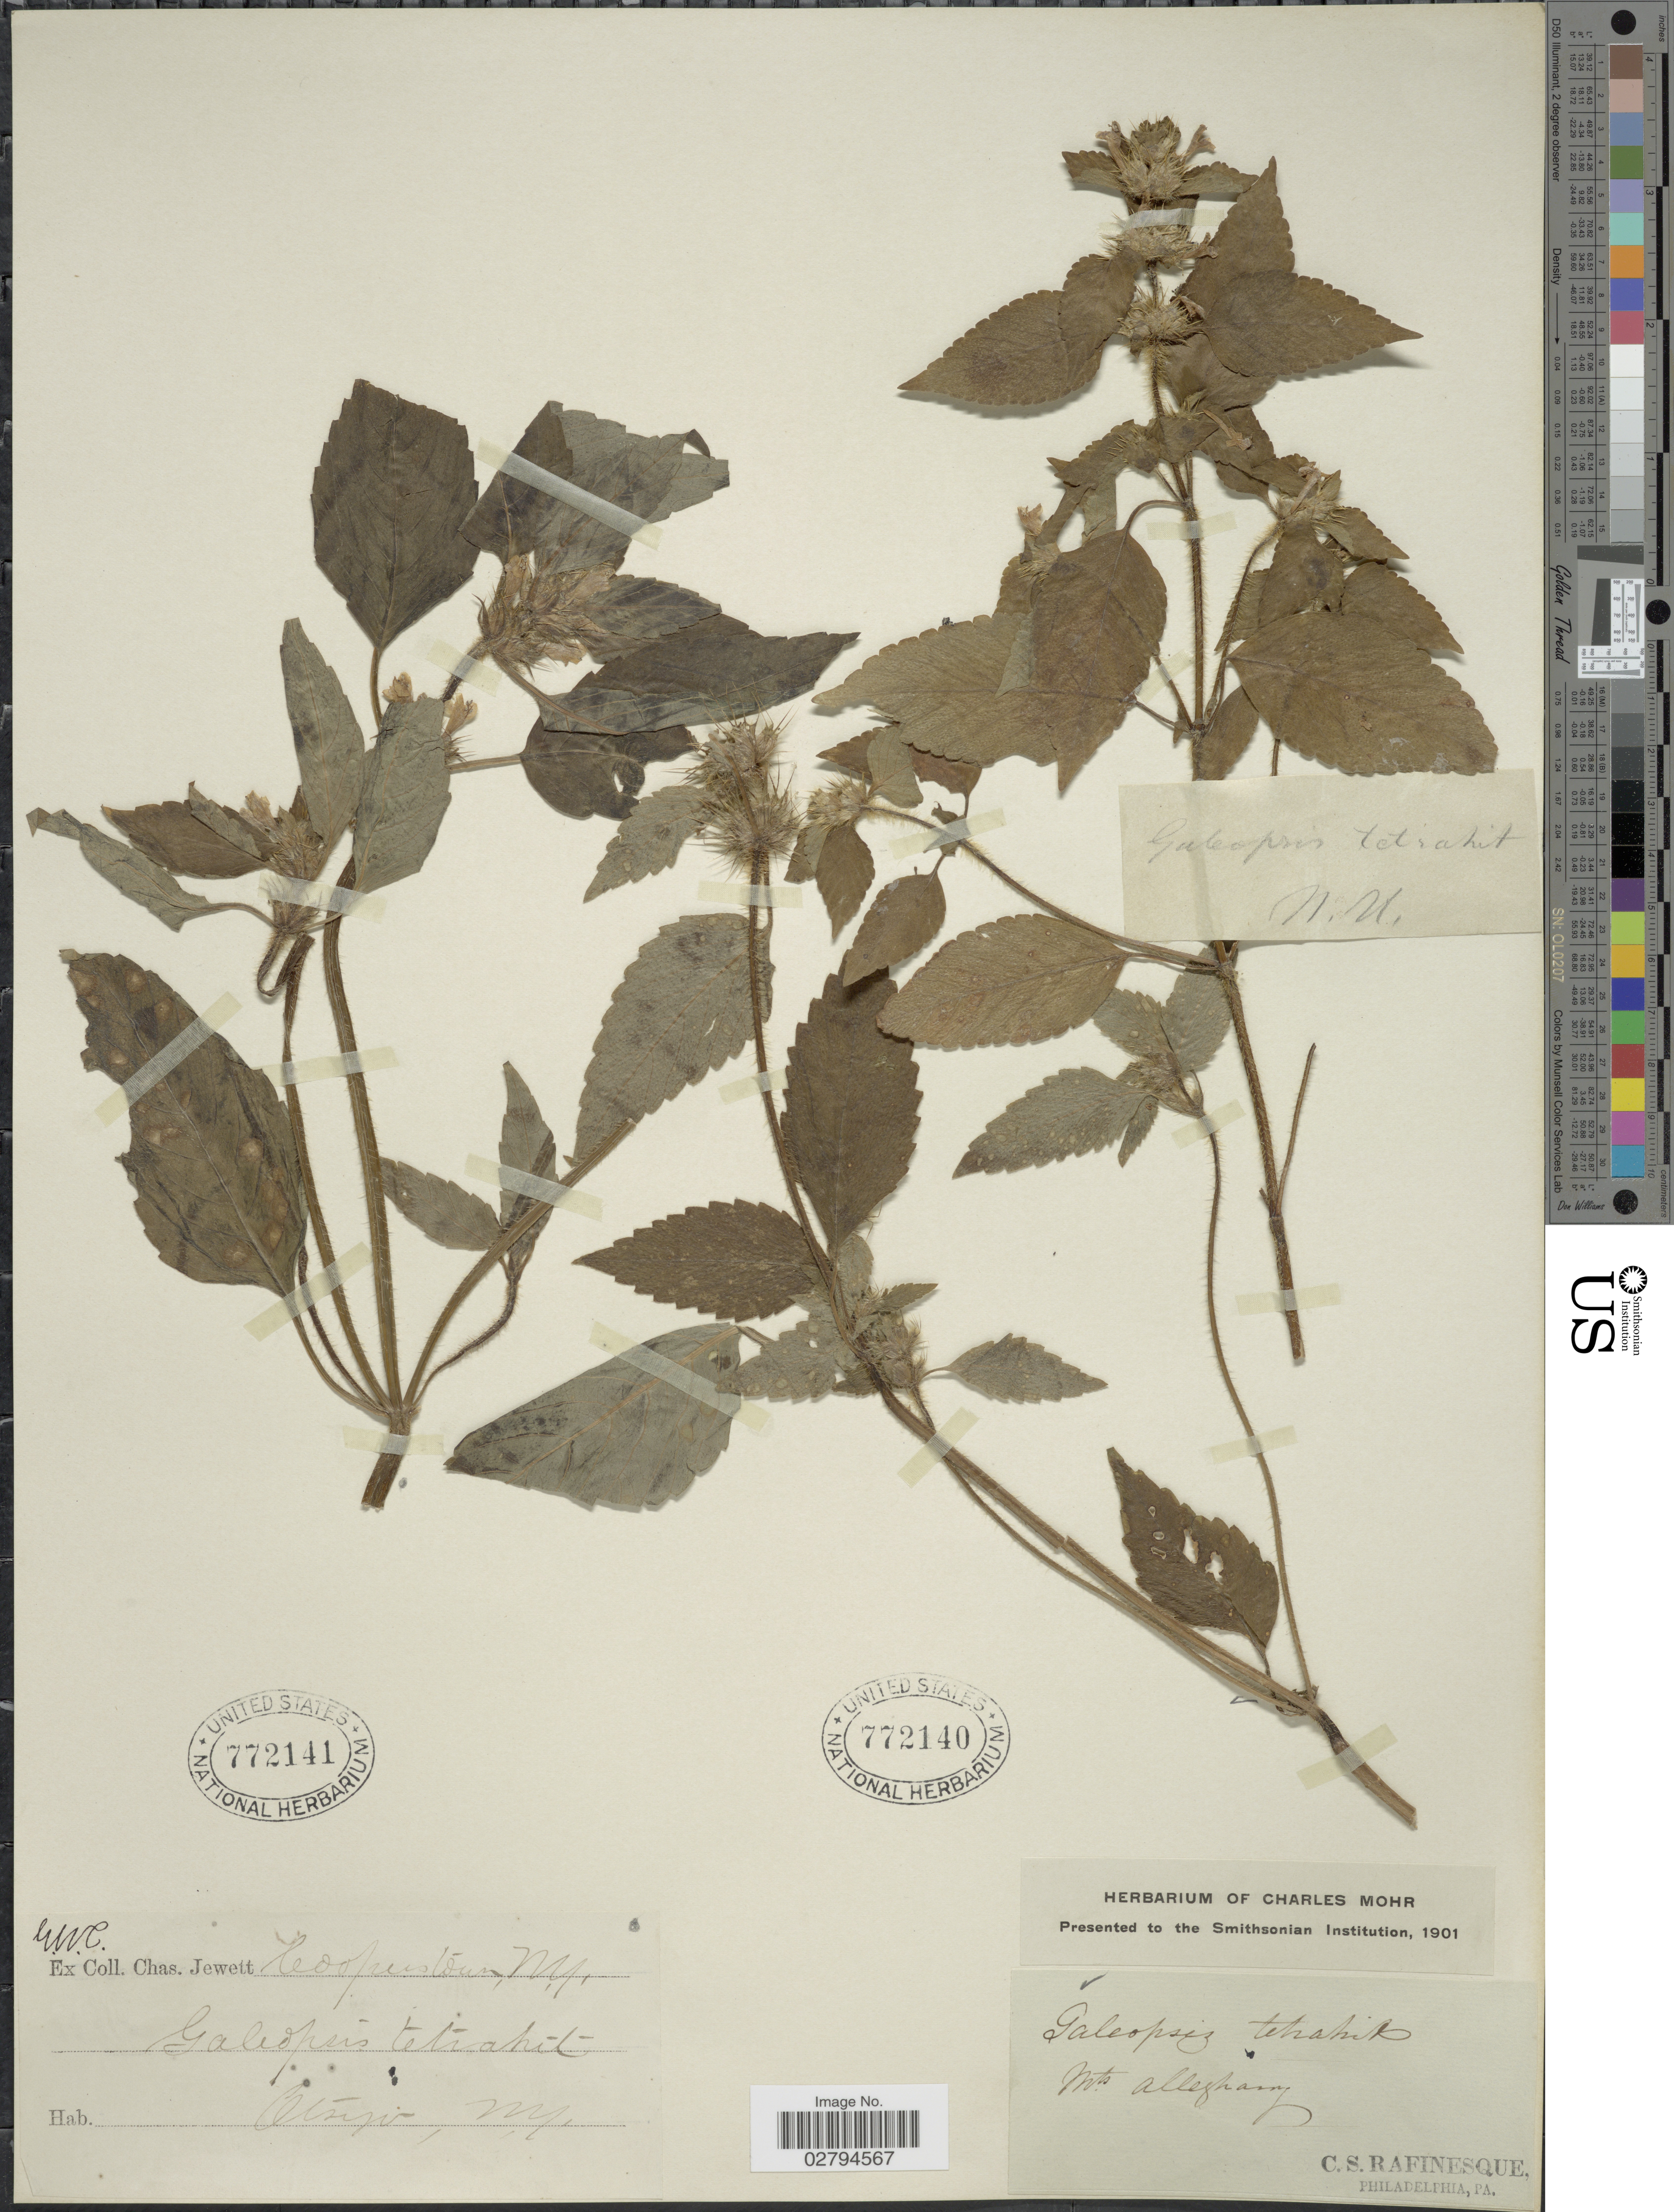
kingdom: Plantae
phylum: Tracheophyta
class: Magnoliopsida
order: Lamiales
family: Lamiaceae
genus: Galeopsis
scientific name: Galeopsis tetrahit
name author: L.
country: United States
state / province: New York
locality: Cooperstown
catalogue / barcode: US 772141